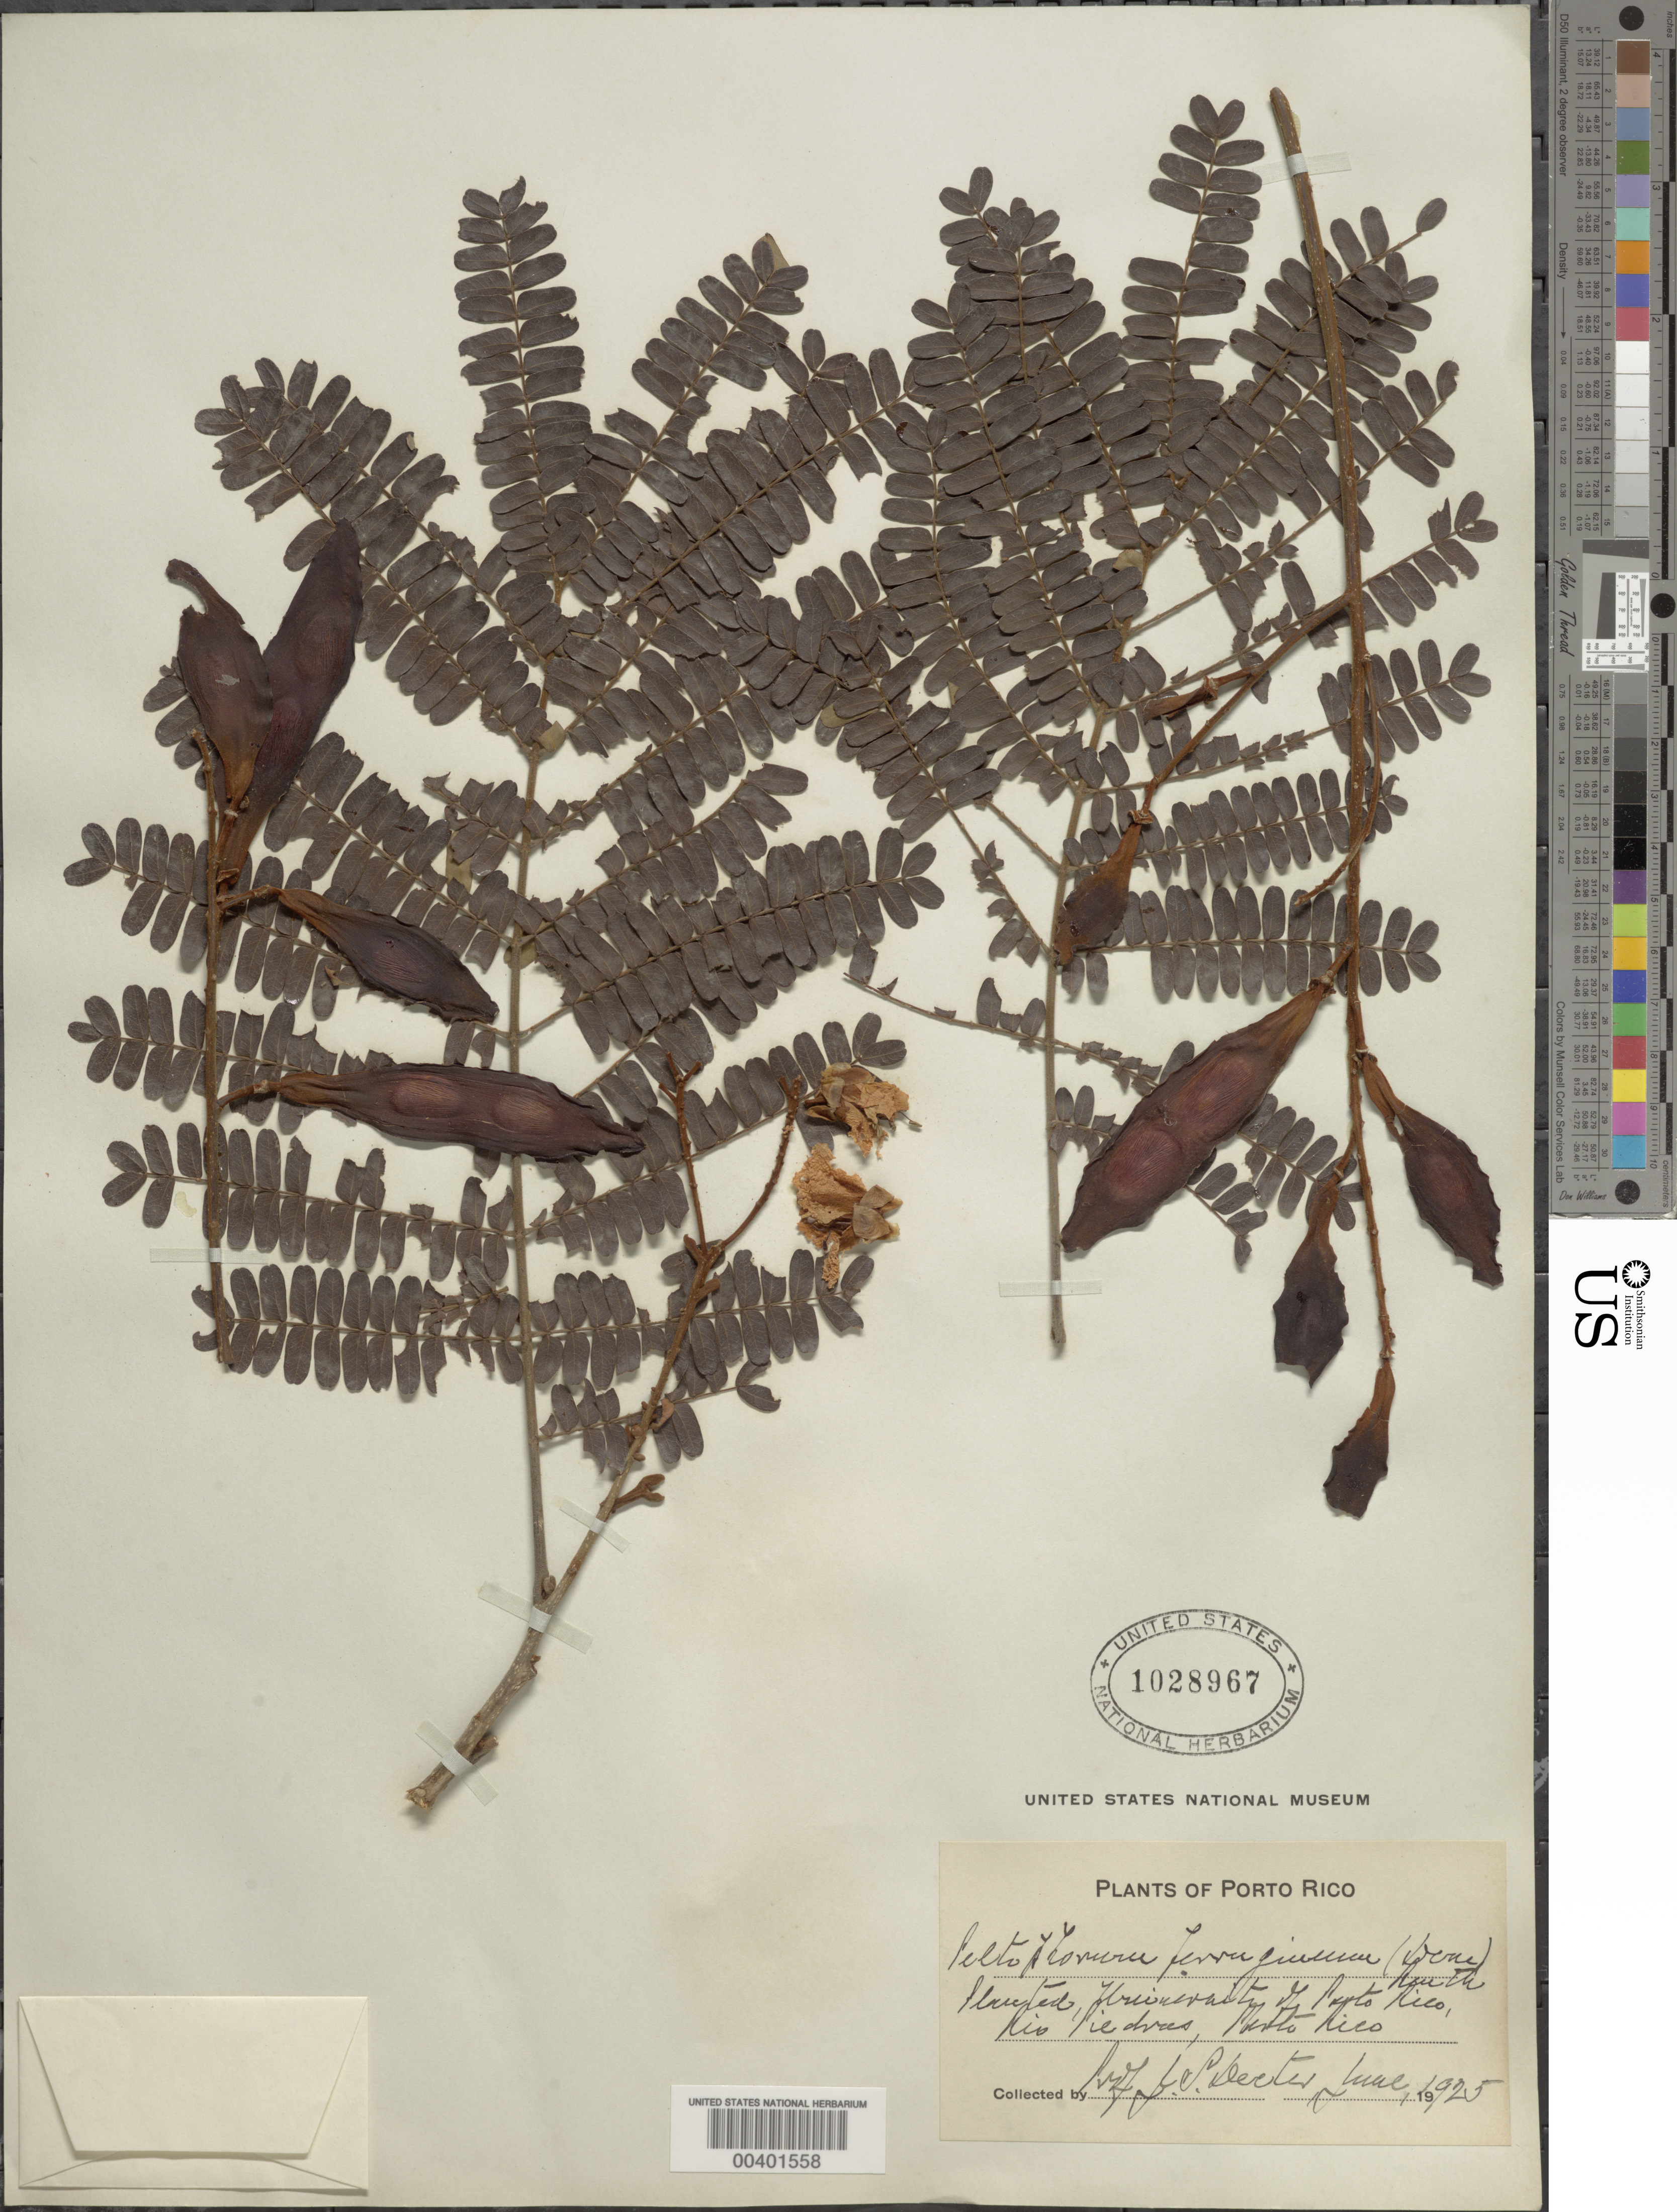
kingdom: Plantae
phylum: Tracheophyta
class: Magnoliopsida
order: Fabales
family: Fabaceae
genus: Peltophorum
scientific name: Peltophorum pterocarpum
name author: (DC.) Backer ex K. Heyne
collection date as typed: Jun 1925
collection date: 1925-06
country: Puerto Rico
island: Greater Antilles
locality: Rio piedras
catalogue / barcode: US 1028967